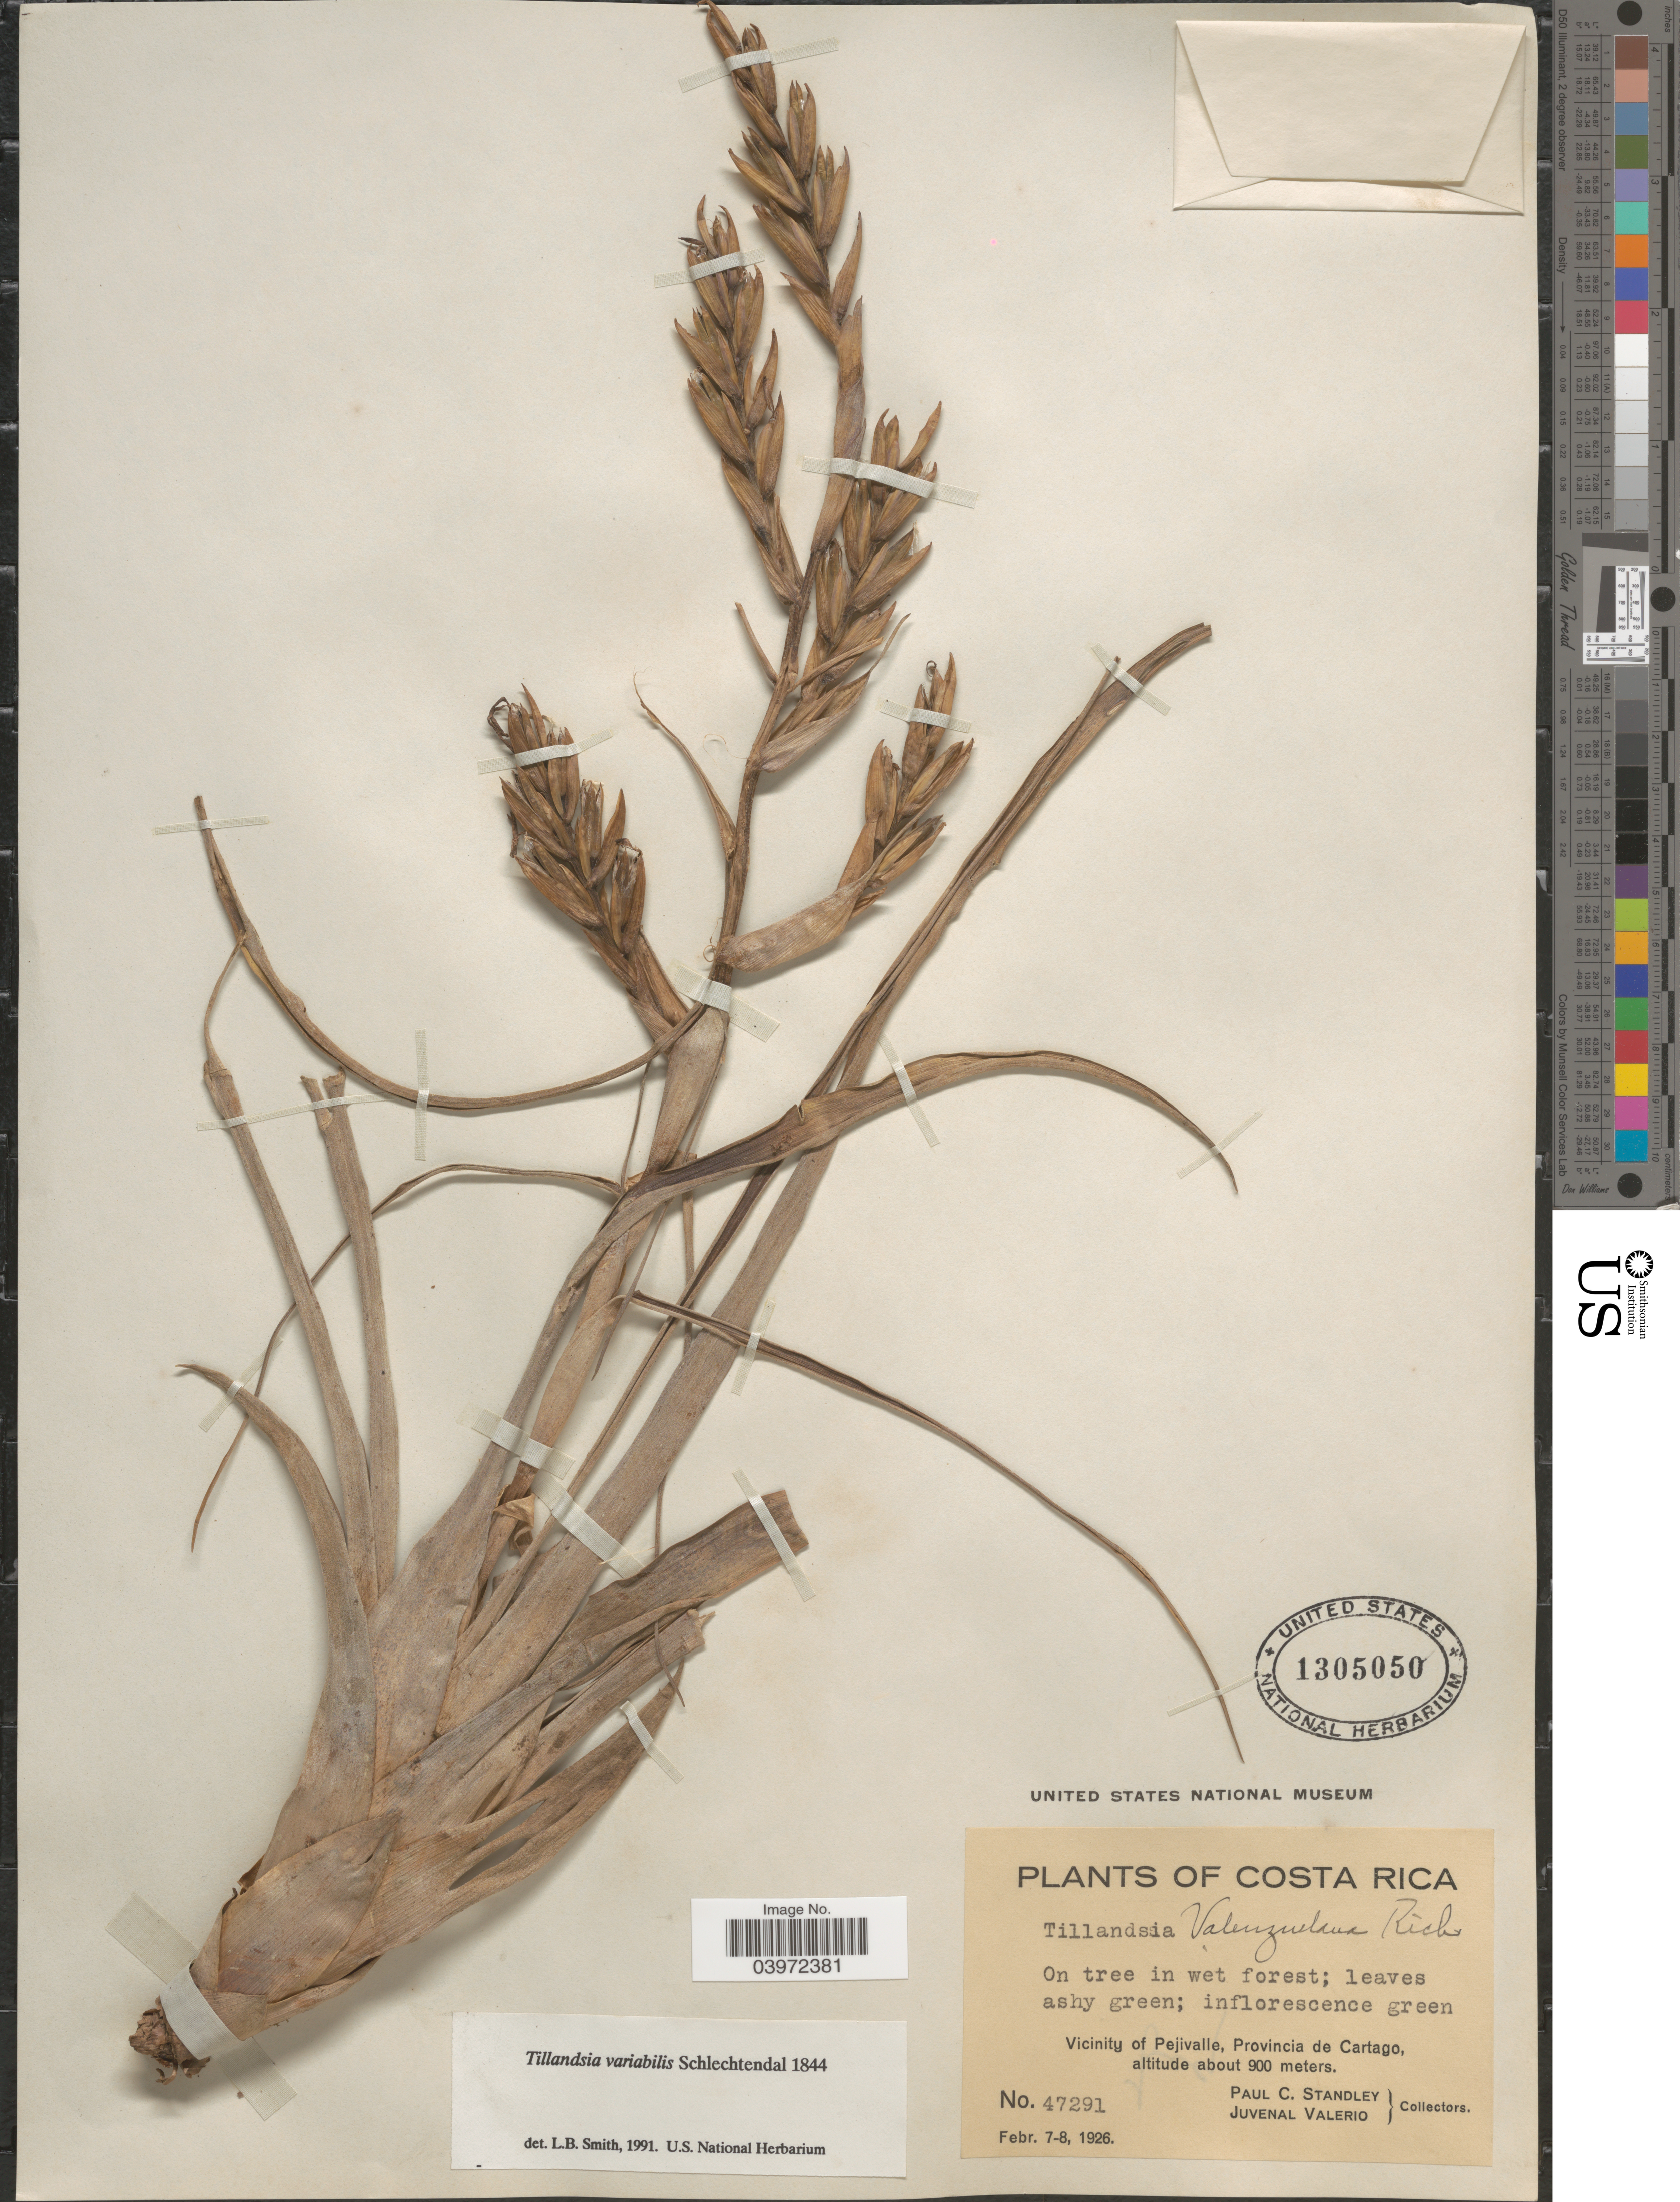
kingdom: Plantae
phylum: Tracheophyta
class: Liliopsida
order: Poales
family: Bromeliaceae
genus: Tillandsia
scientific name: Tillandsia variabilis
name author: Schltdl.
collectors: P. C. Standley & J. Valerio R.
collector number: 47291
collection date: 1926-02-07/1926-02-08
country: Costa Rica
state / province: Cartago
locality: Vicinity of Pejivalle.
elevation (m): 900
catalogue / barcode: US 1305050